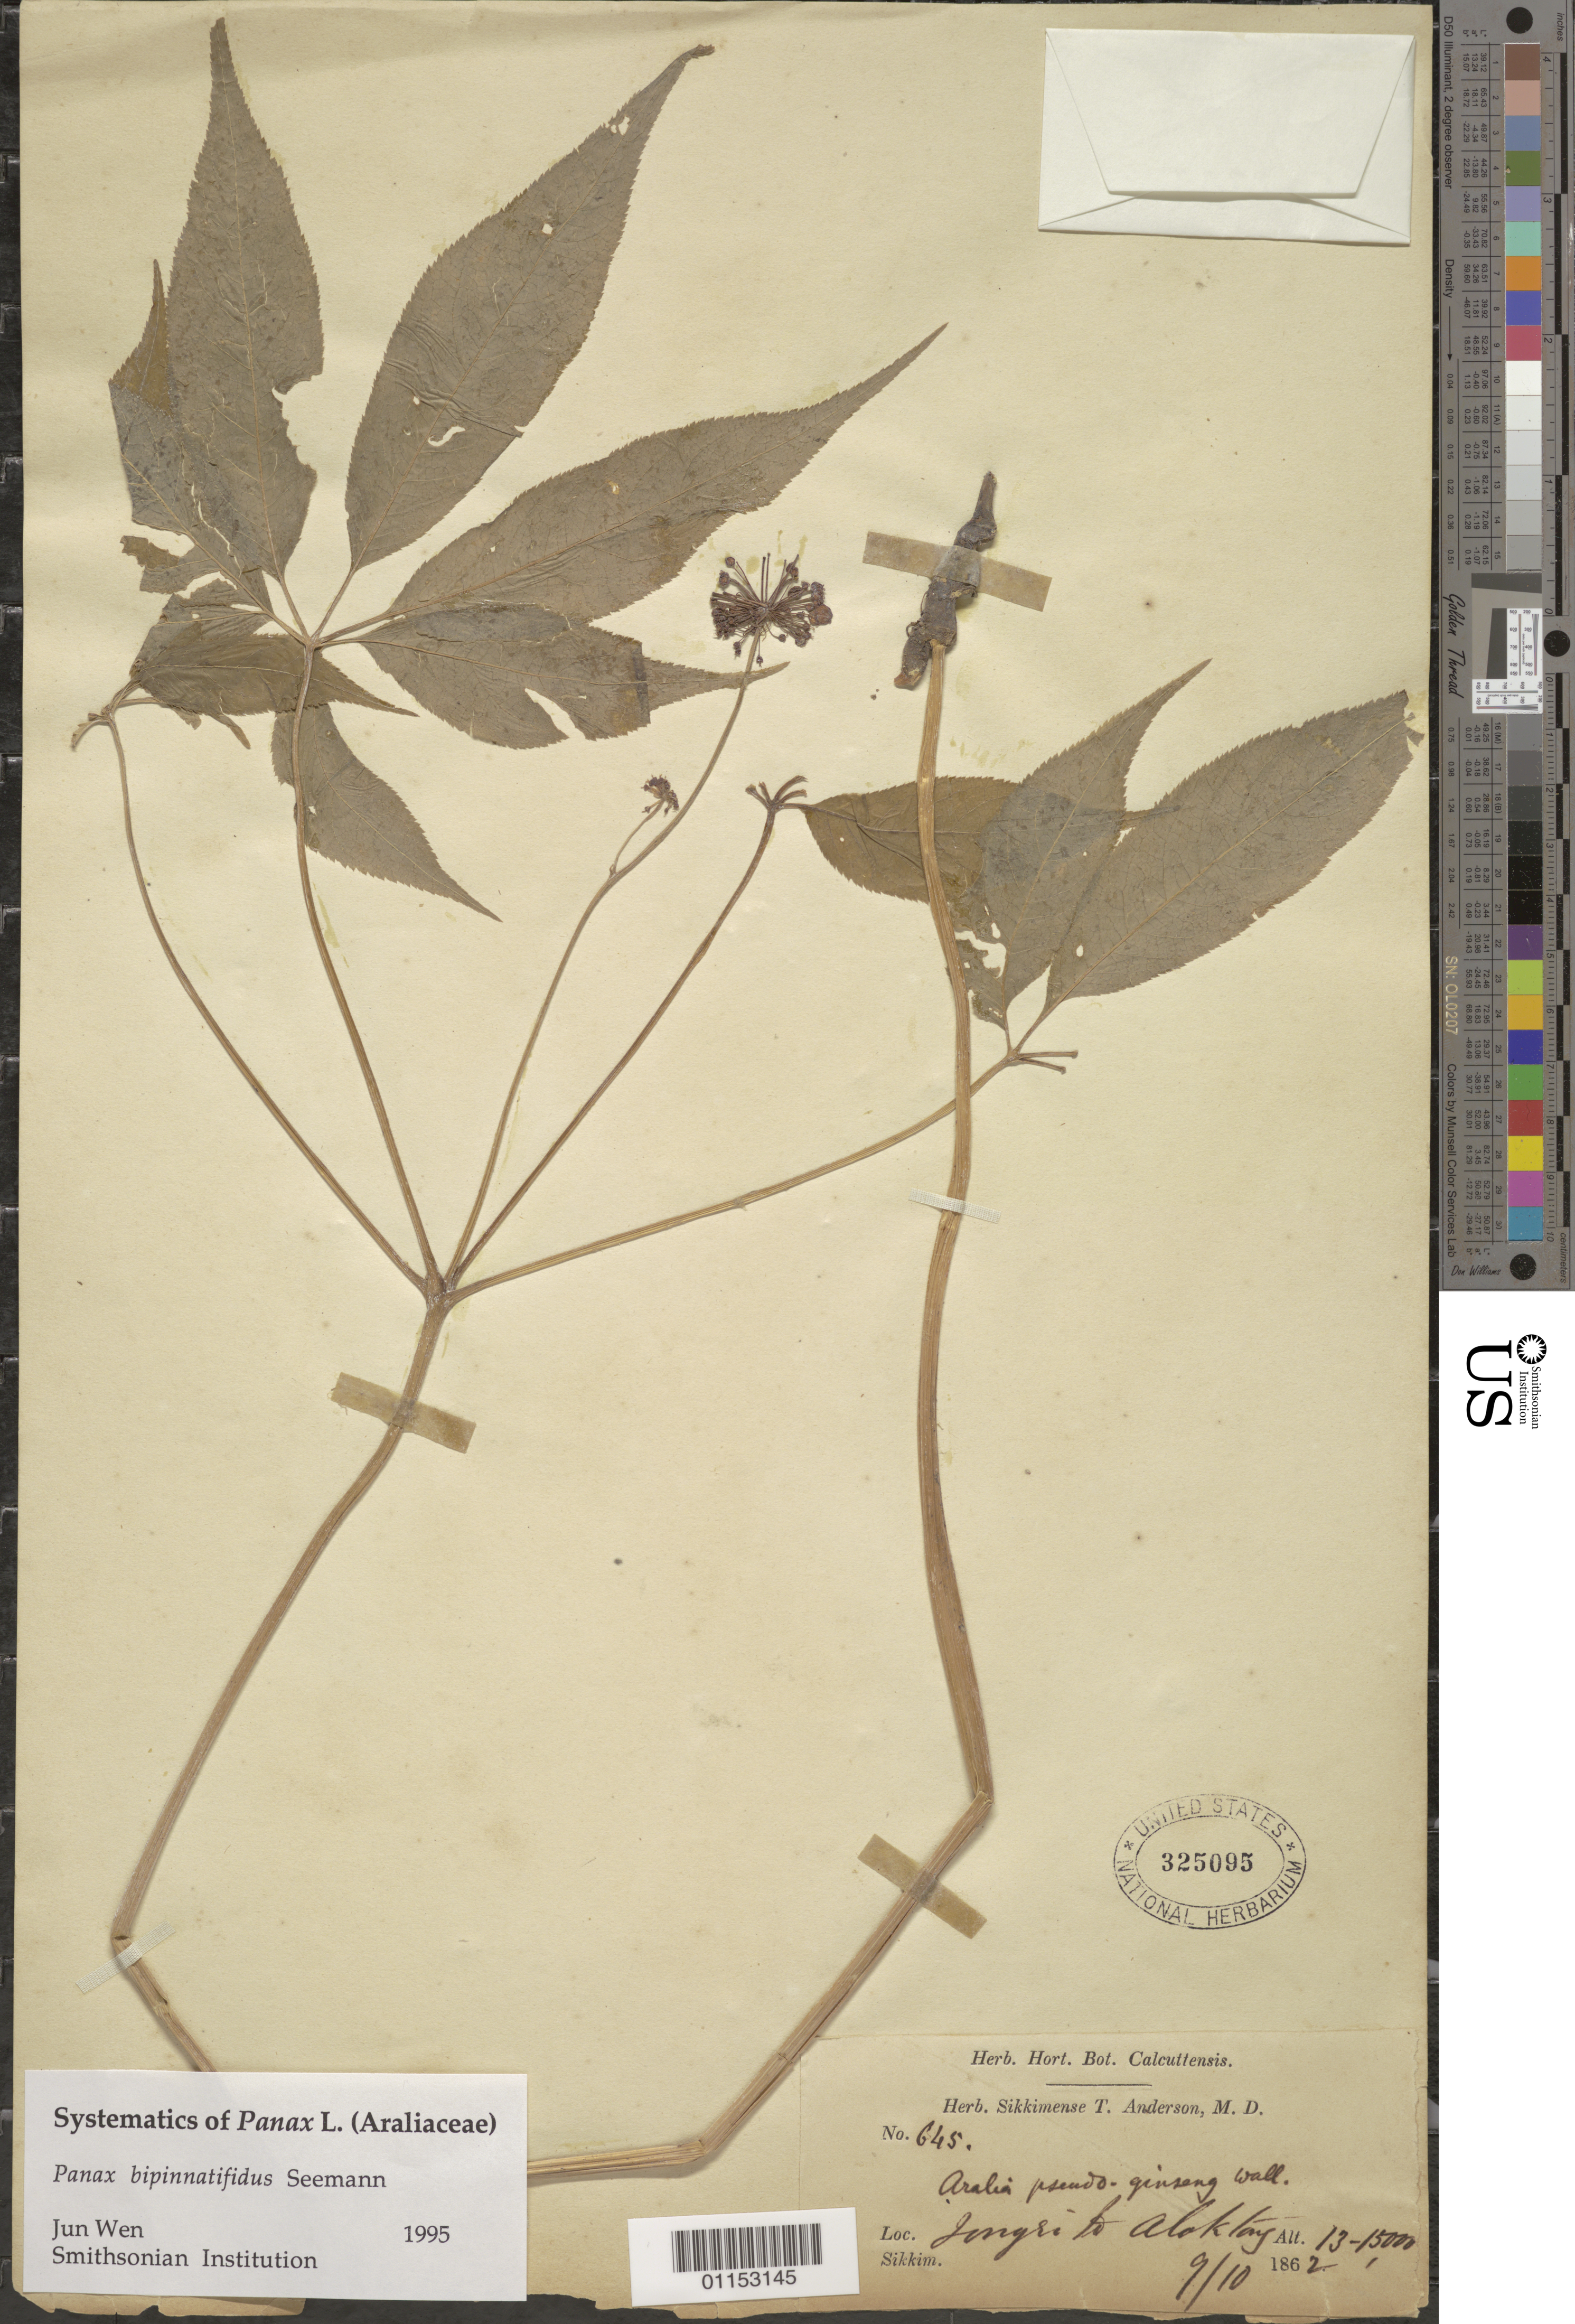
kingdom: Plantae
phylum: Tracheophyta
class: Magnoliopsida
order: Apiales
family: Araliaceae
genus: Panax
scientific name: Panax bipinnatifidus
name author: Seem.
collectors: T. Anderson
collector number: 645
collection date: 1862-10-09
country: India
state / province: Sikkim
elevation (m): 3962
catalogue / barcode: US 325095